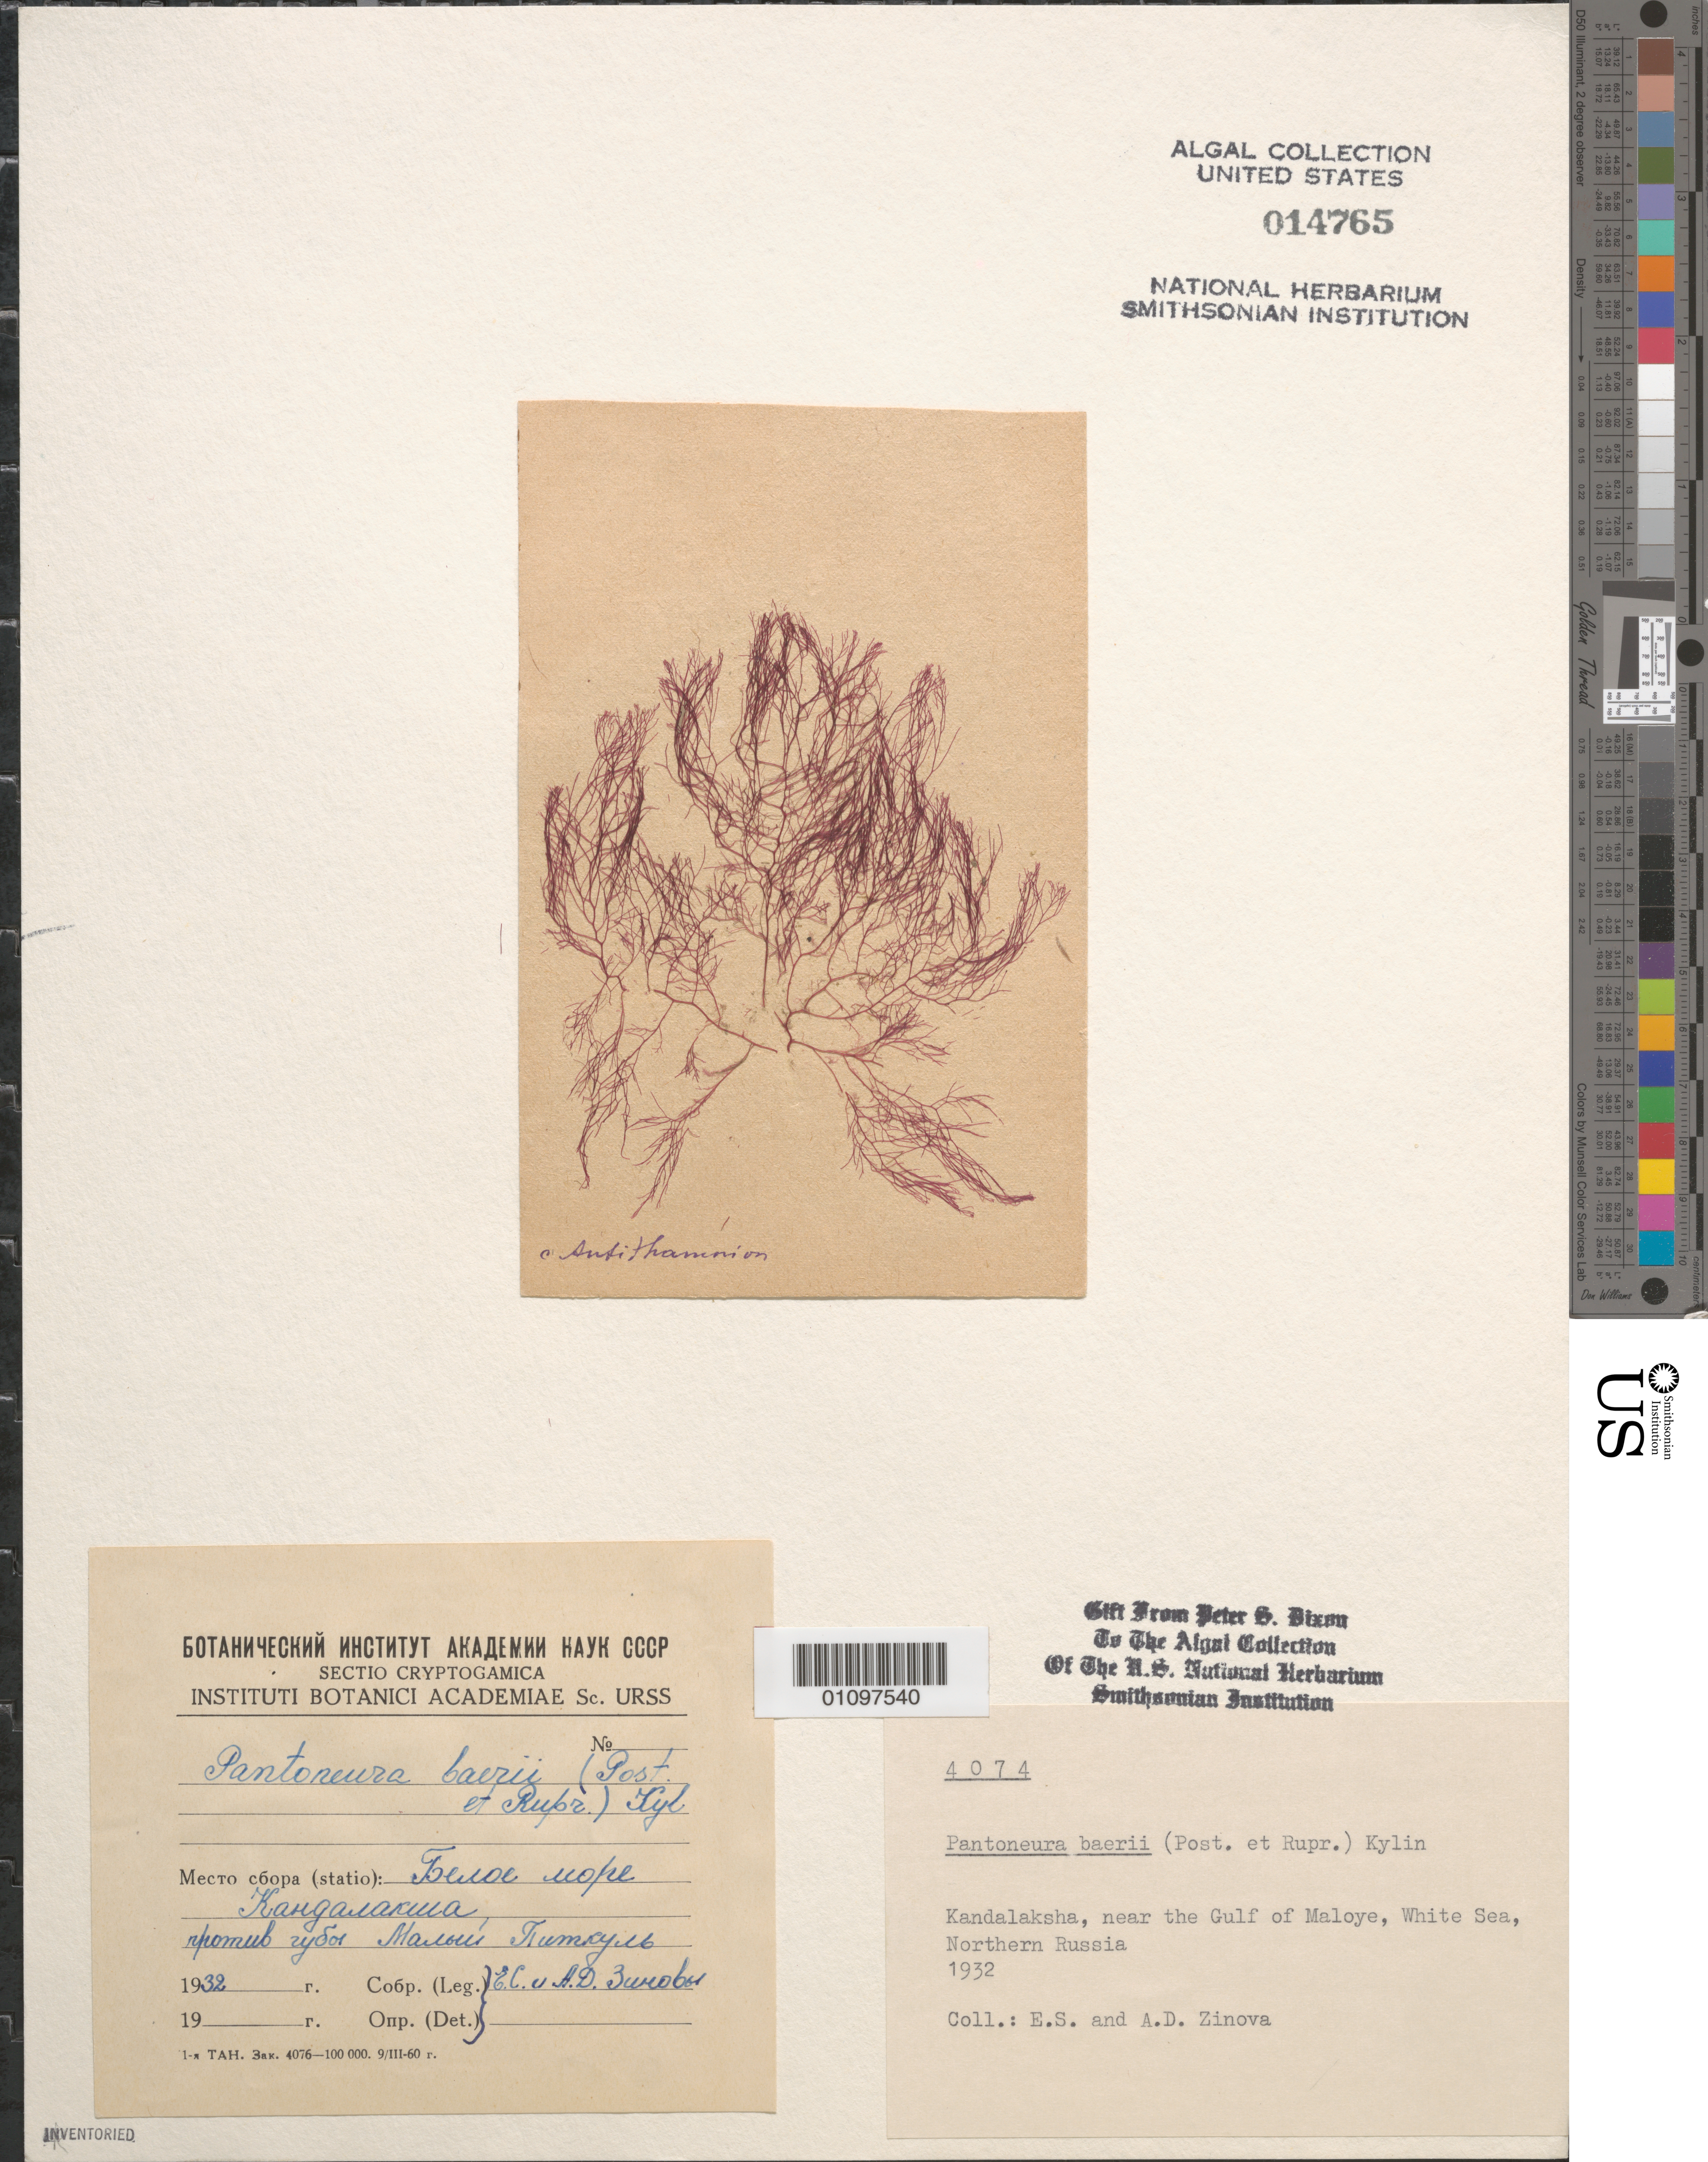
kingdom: Plantae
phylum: Rhodophyta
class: Florideophyceae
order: Ceramiales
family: Delesseriaceae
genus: Pantoneura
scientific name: Pantoneura fabriciana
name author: (Lyngb.) M.J. Wynne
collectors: E. Zinova & A. Zinova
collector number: PSD 4074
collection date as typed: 1932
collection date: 1932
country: Russian Federation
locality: Kandalaksha, near Gulf of Maloye, White Sea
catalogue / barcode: US 14765